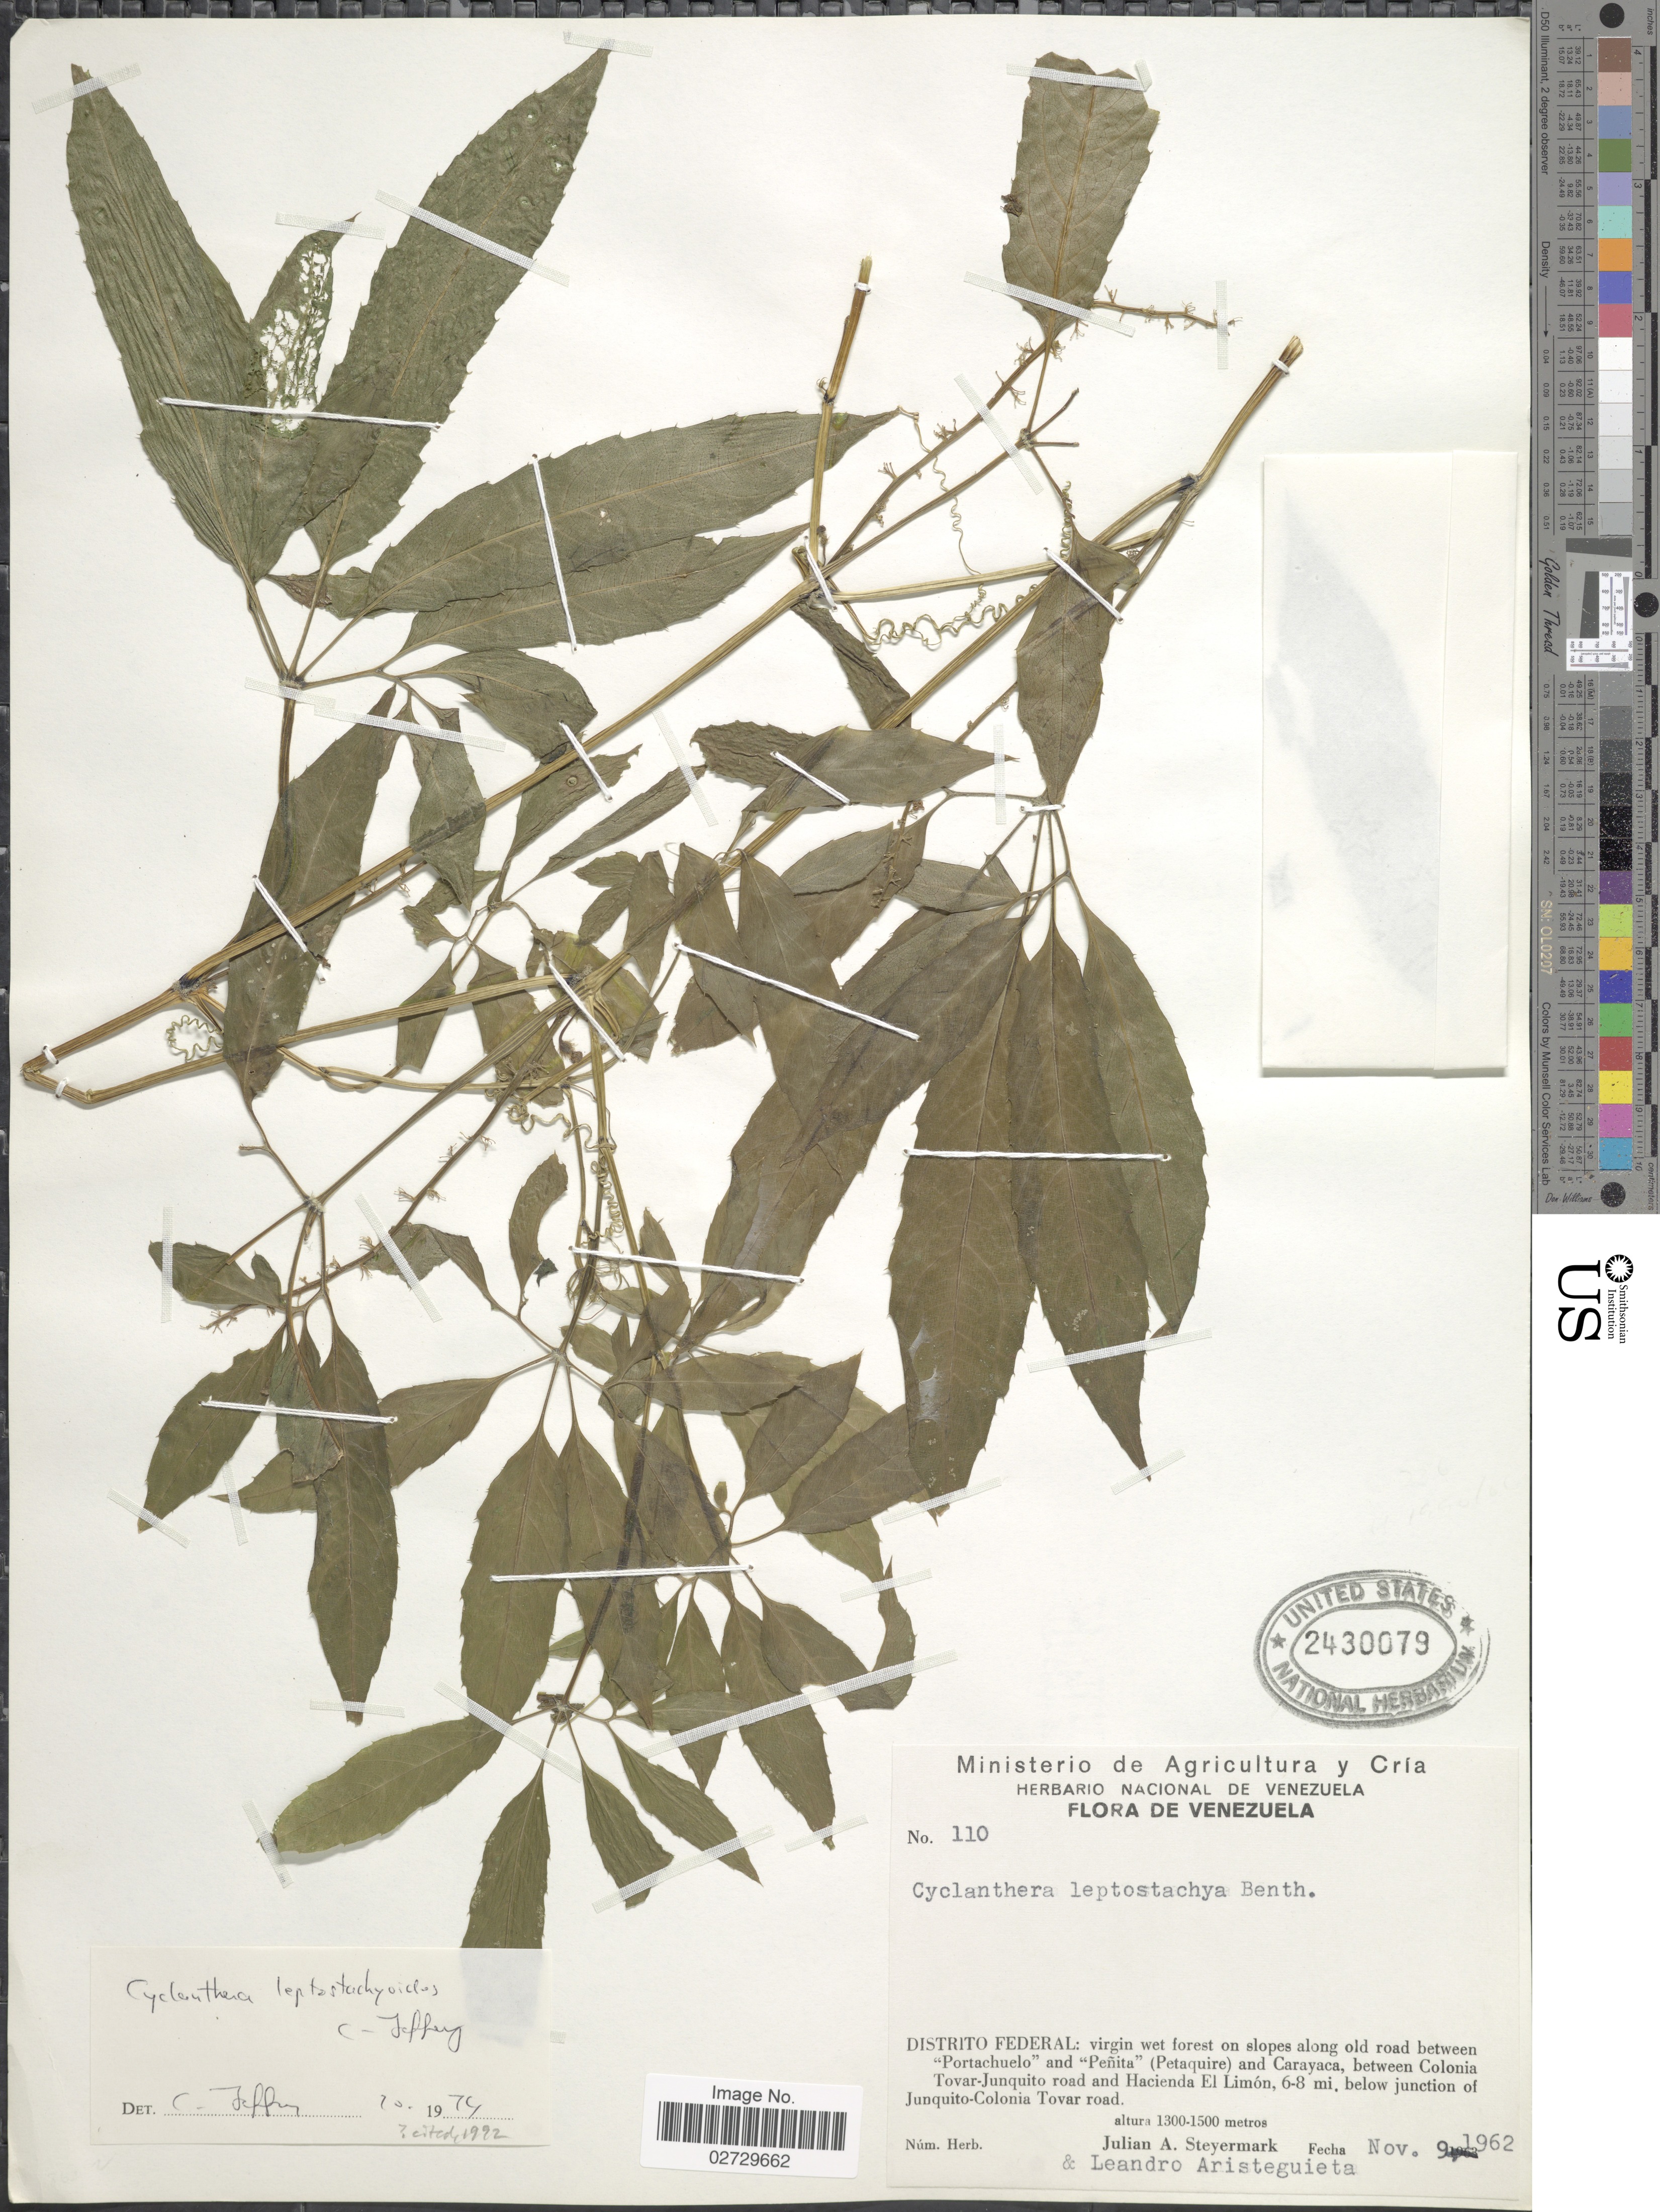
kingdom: Plantae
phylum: Tracheophyta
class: Magnoliopsida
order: Cucurbitales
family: Cucurbitaceae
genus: Cyclanthera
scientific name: Cyclanthera leptostachyoides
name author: C. Jeffrey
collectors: J. Steyermark & L. Aristeguieta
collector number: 110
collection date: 1962-11-09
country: Venezuela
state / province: Distrito Federal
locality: Distrito Federal: virgin wet forest on slopes along old road between "Portachuelo" and "Penita" (Petaquire) and Carayaca, between Colonia Tovar- Junquito road and Hacienda El Limon, 6-8 mi, below junction of Junquito- Colonia Tovar road.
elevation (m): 1300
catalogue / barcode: US 2430079